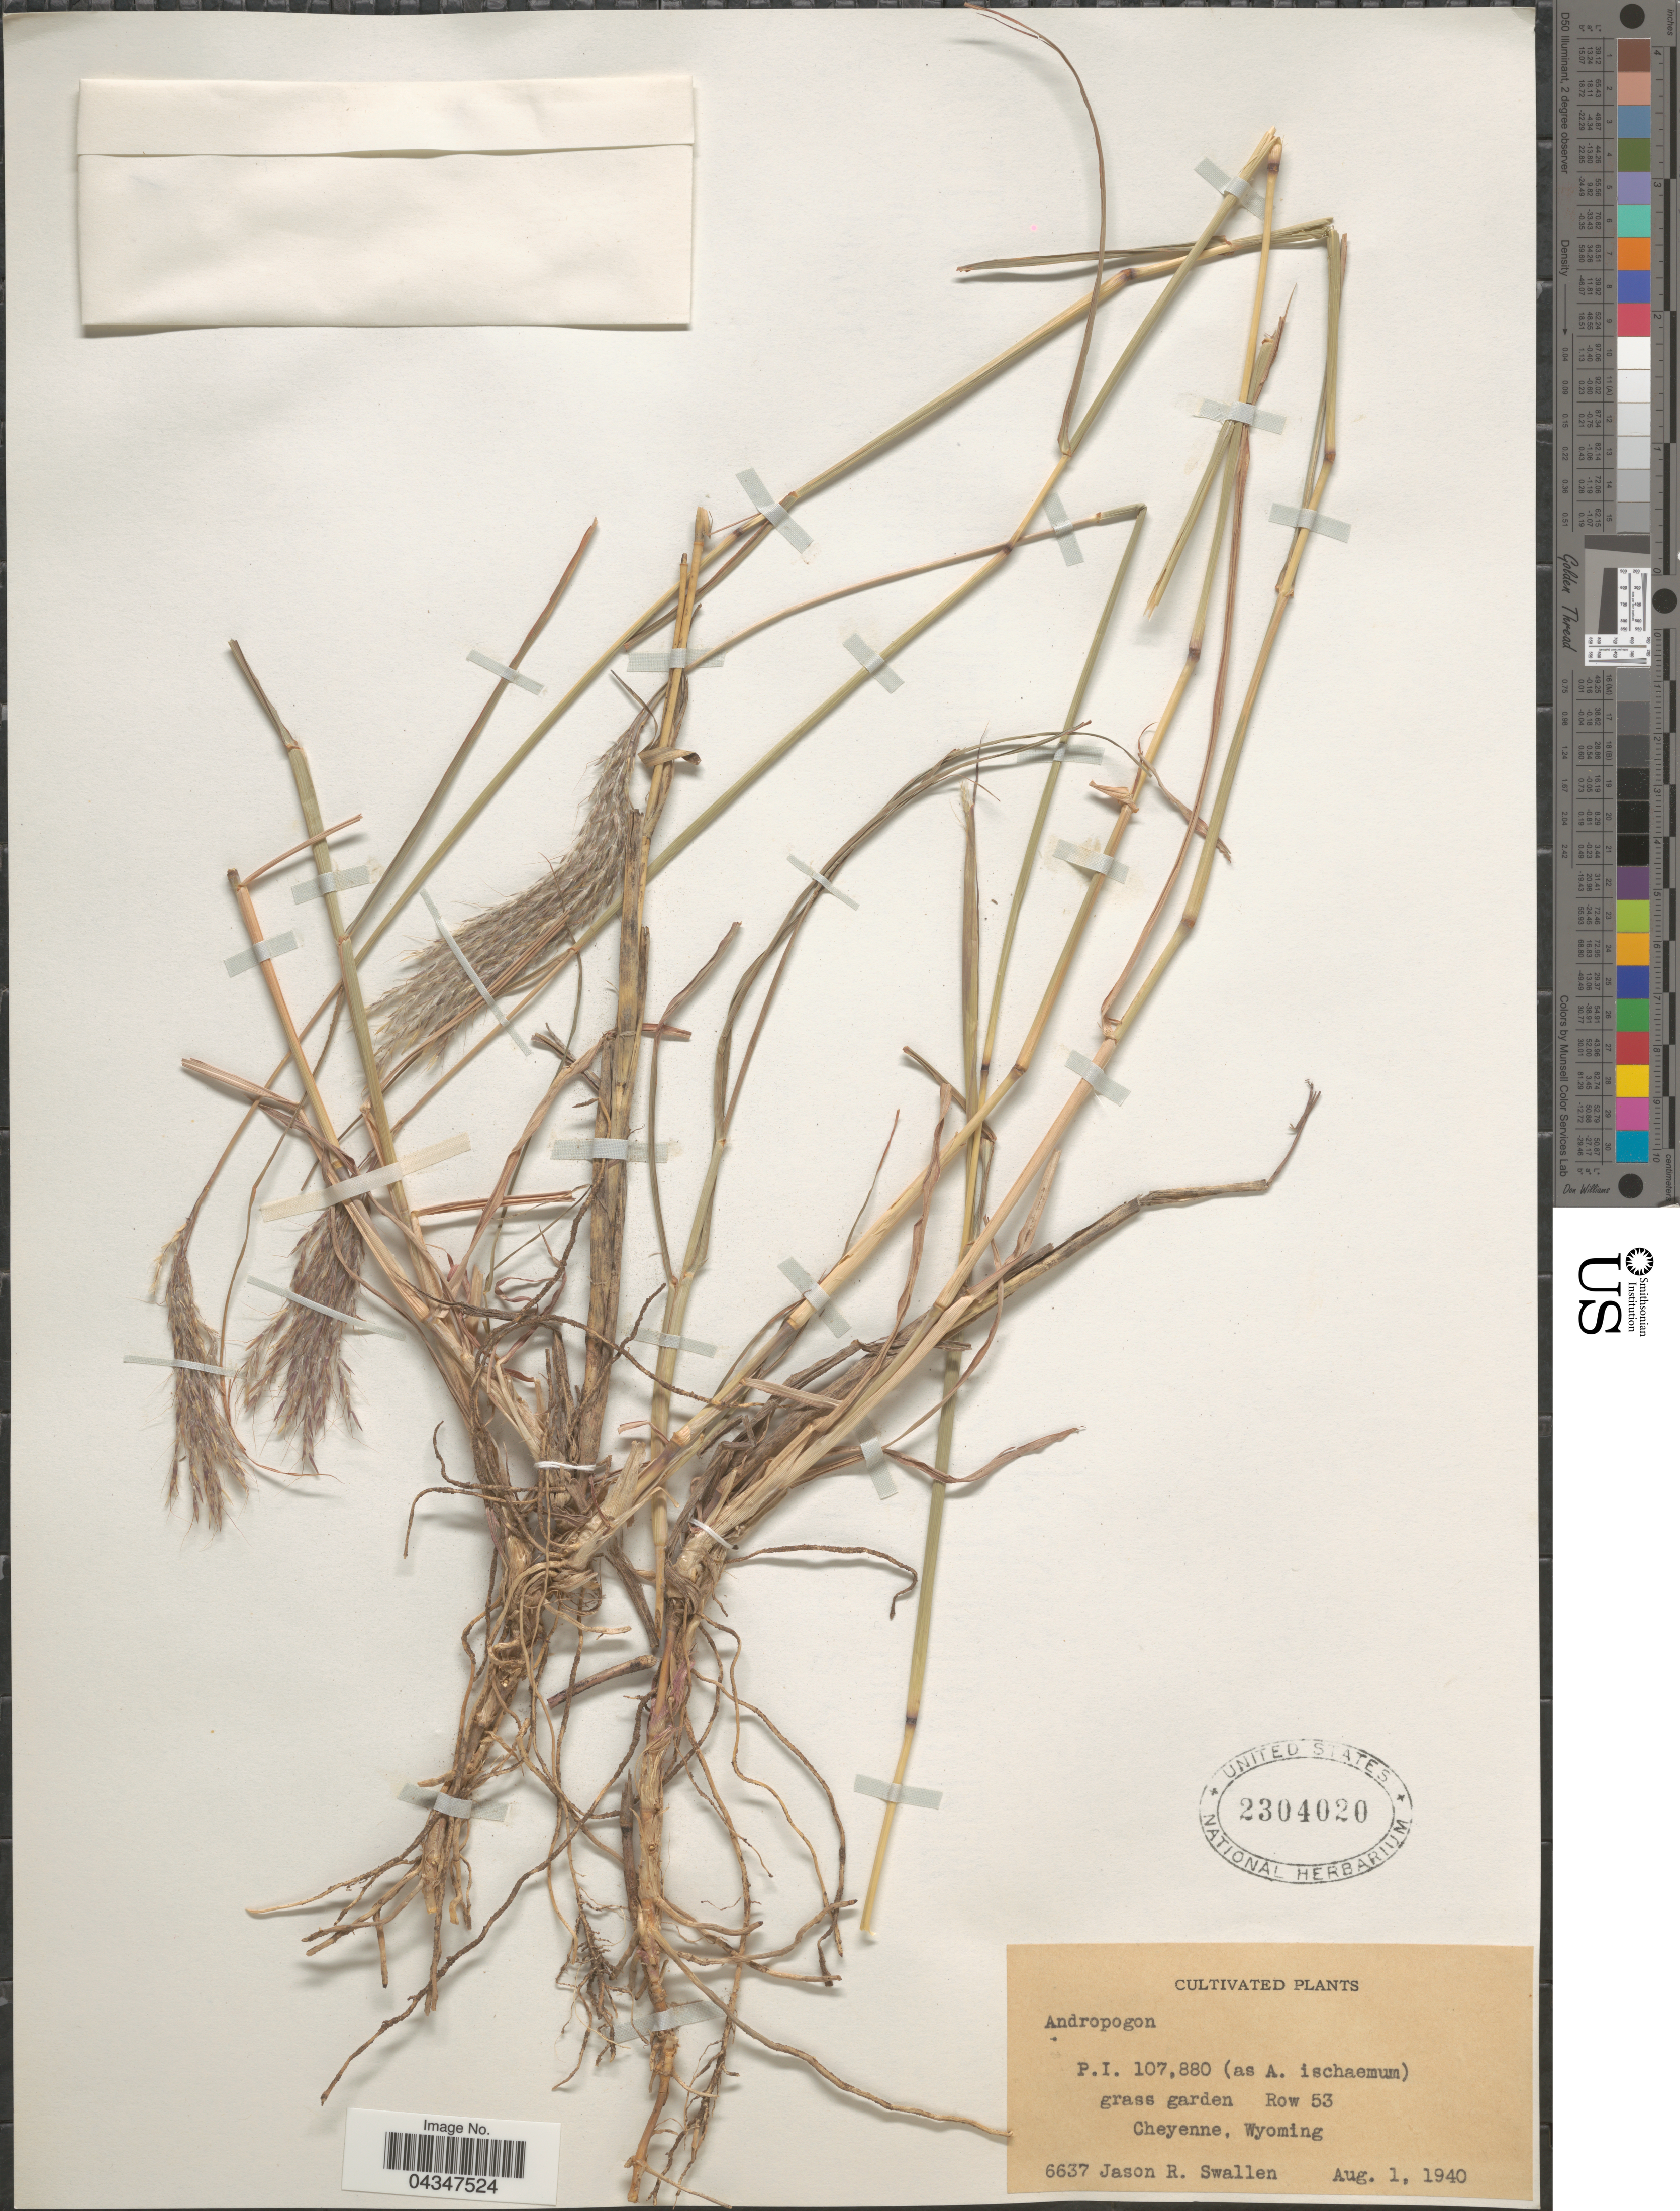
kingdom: Plantae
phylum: Tracheophyta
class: Liliopsida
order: Poales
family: Poaceae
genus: Andropogon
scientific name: Andropogon sp.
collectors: J. R. Swallen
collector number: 6637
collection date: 1940-08-01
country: United States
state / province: Wyoming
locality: Grass garden Row 53. Cheyenne.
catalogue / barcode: US 2304020